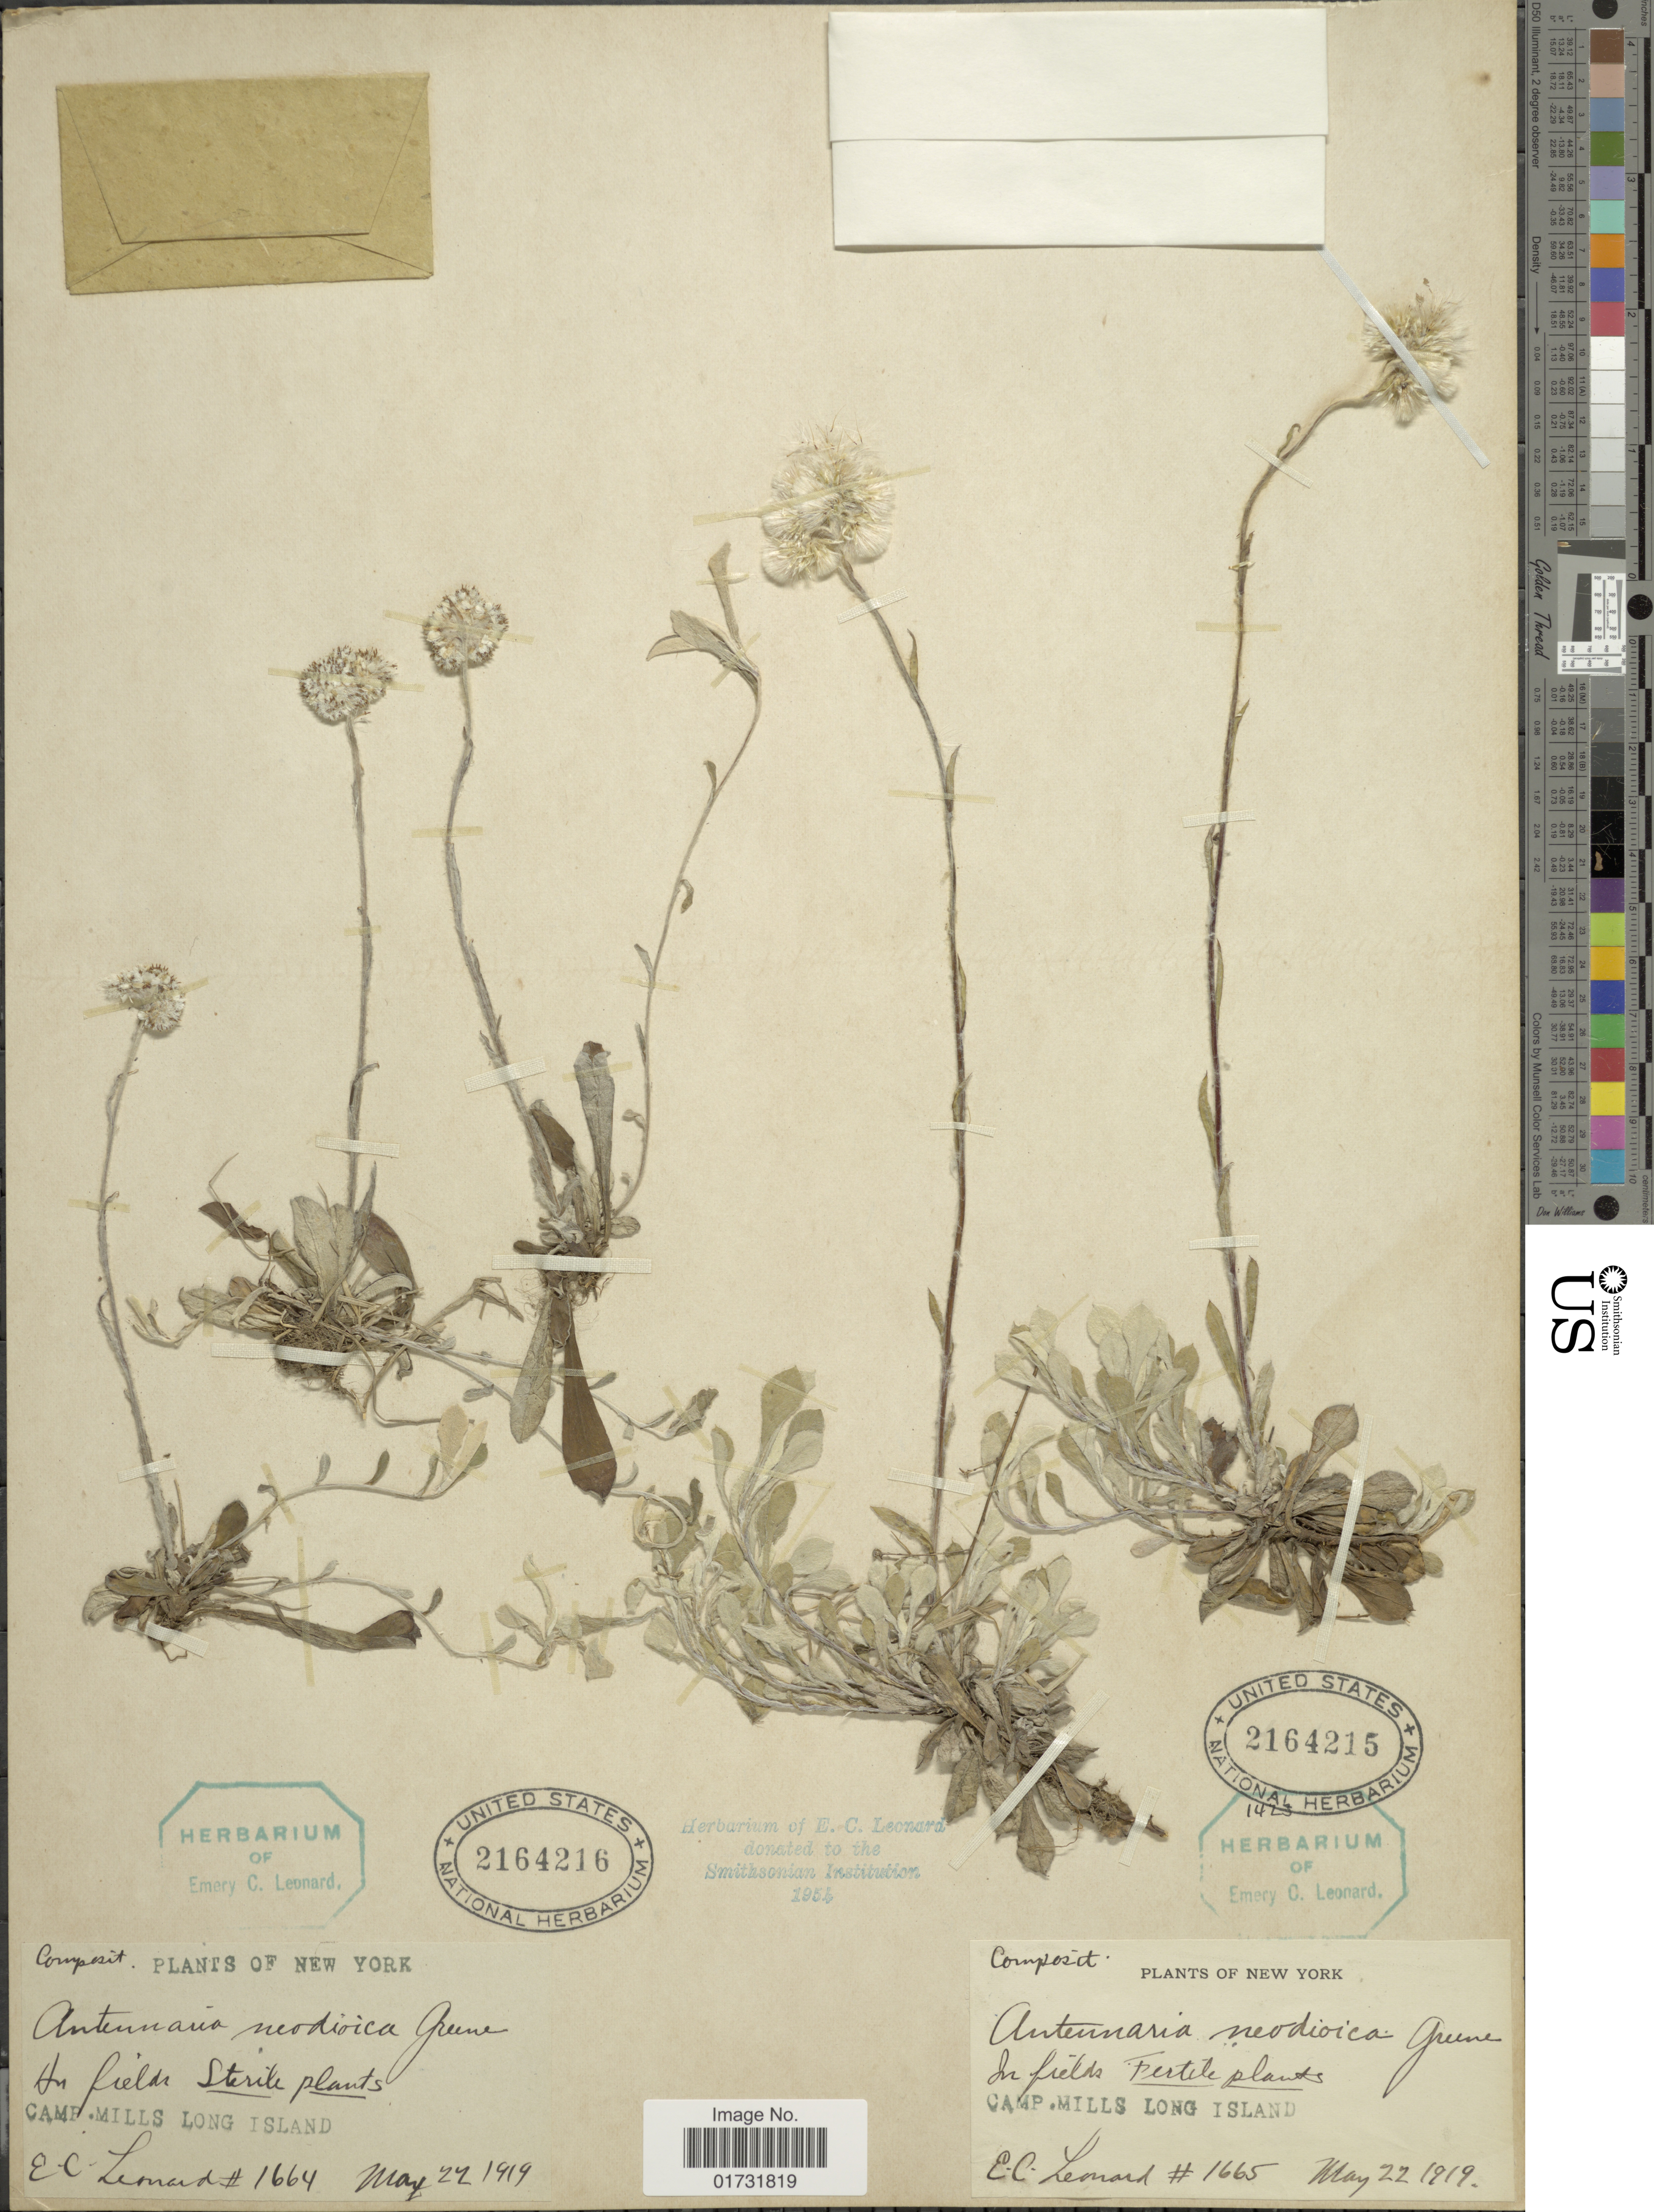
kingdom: Plantae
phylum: Tracheophyta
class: Magnoliopsida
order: Asterales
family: Asteraceae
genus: Antennaria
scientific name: Antennaria neodioica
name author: Greene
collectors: E. C. Leonard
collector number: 1665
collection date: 1919-05-22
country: United States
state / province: New York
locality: Camp Mills Long Island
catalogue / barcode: US 2164215